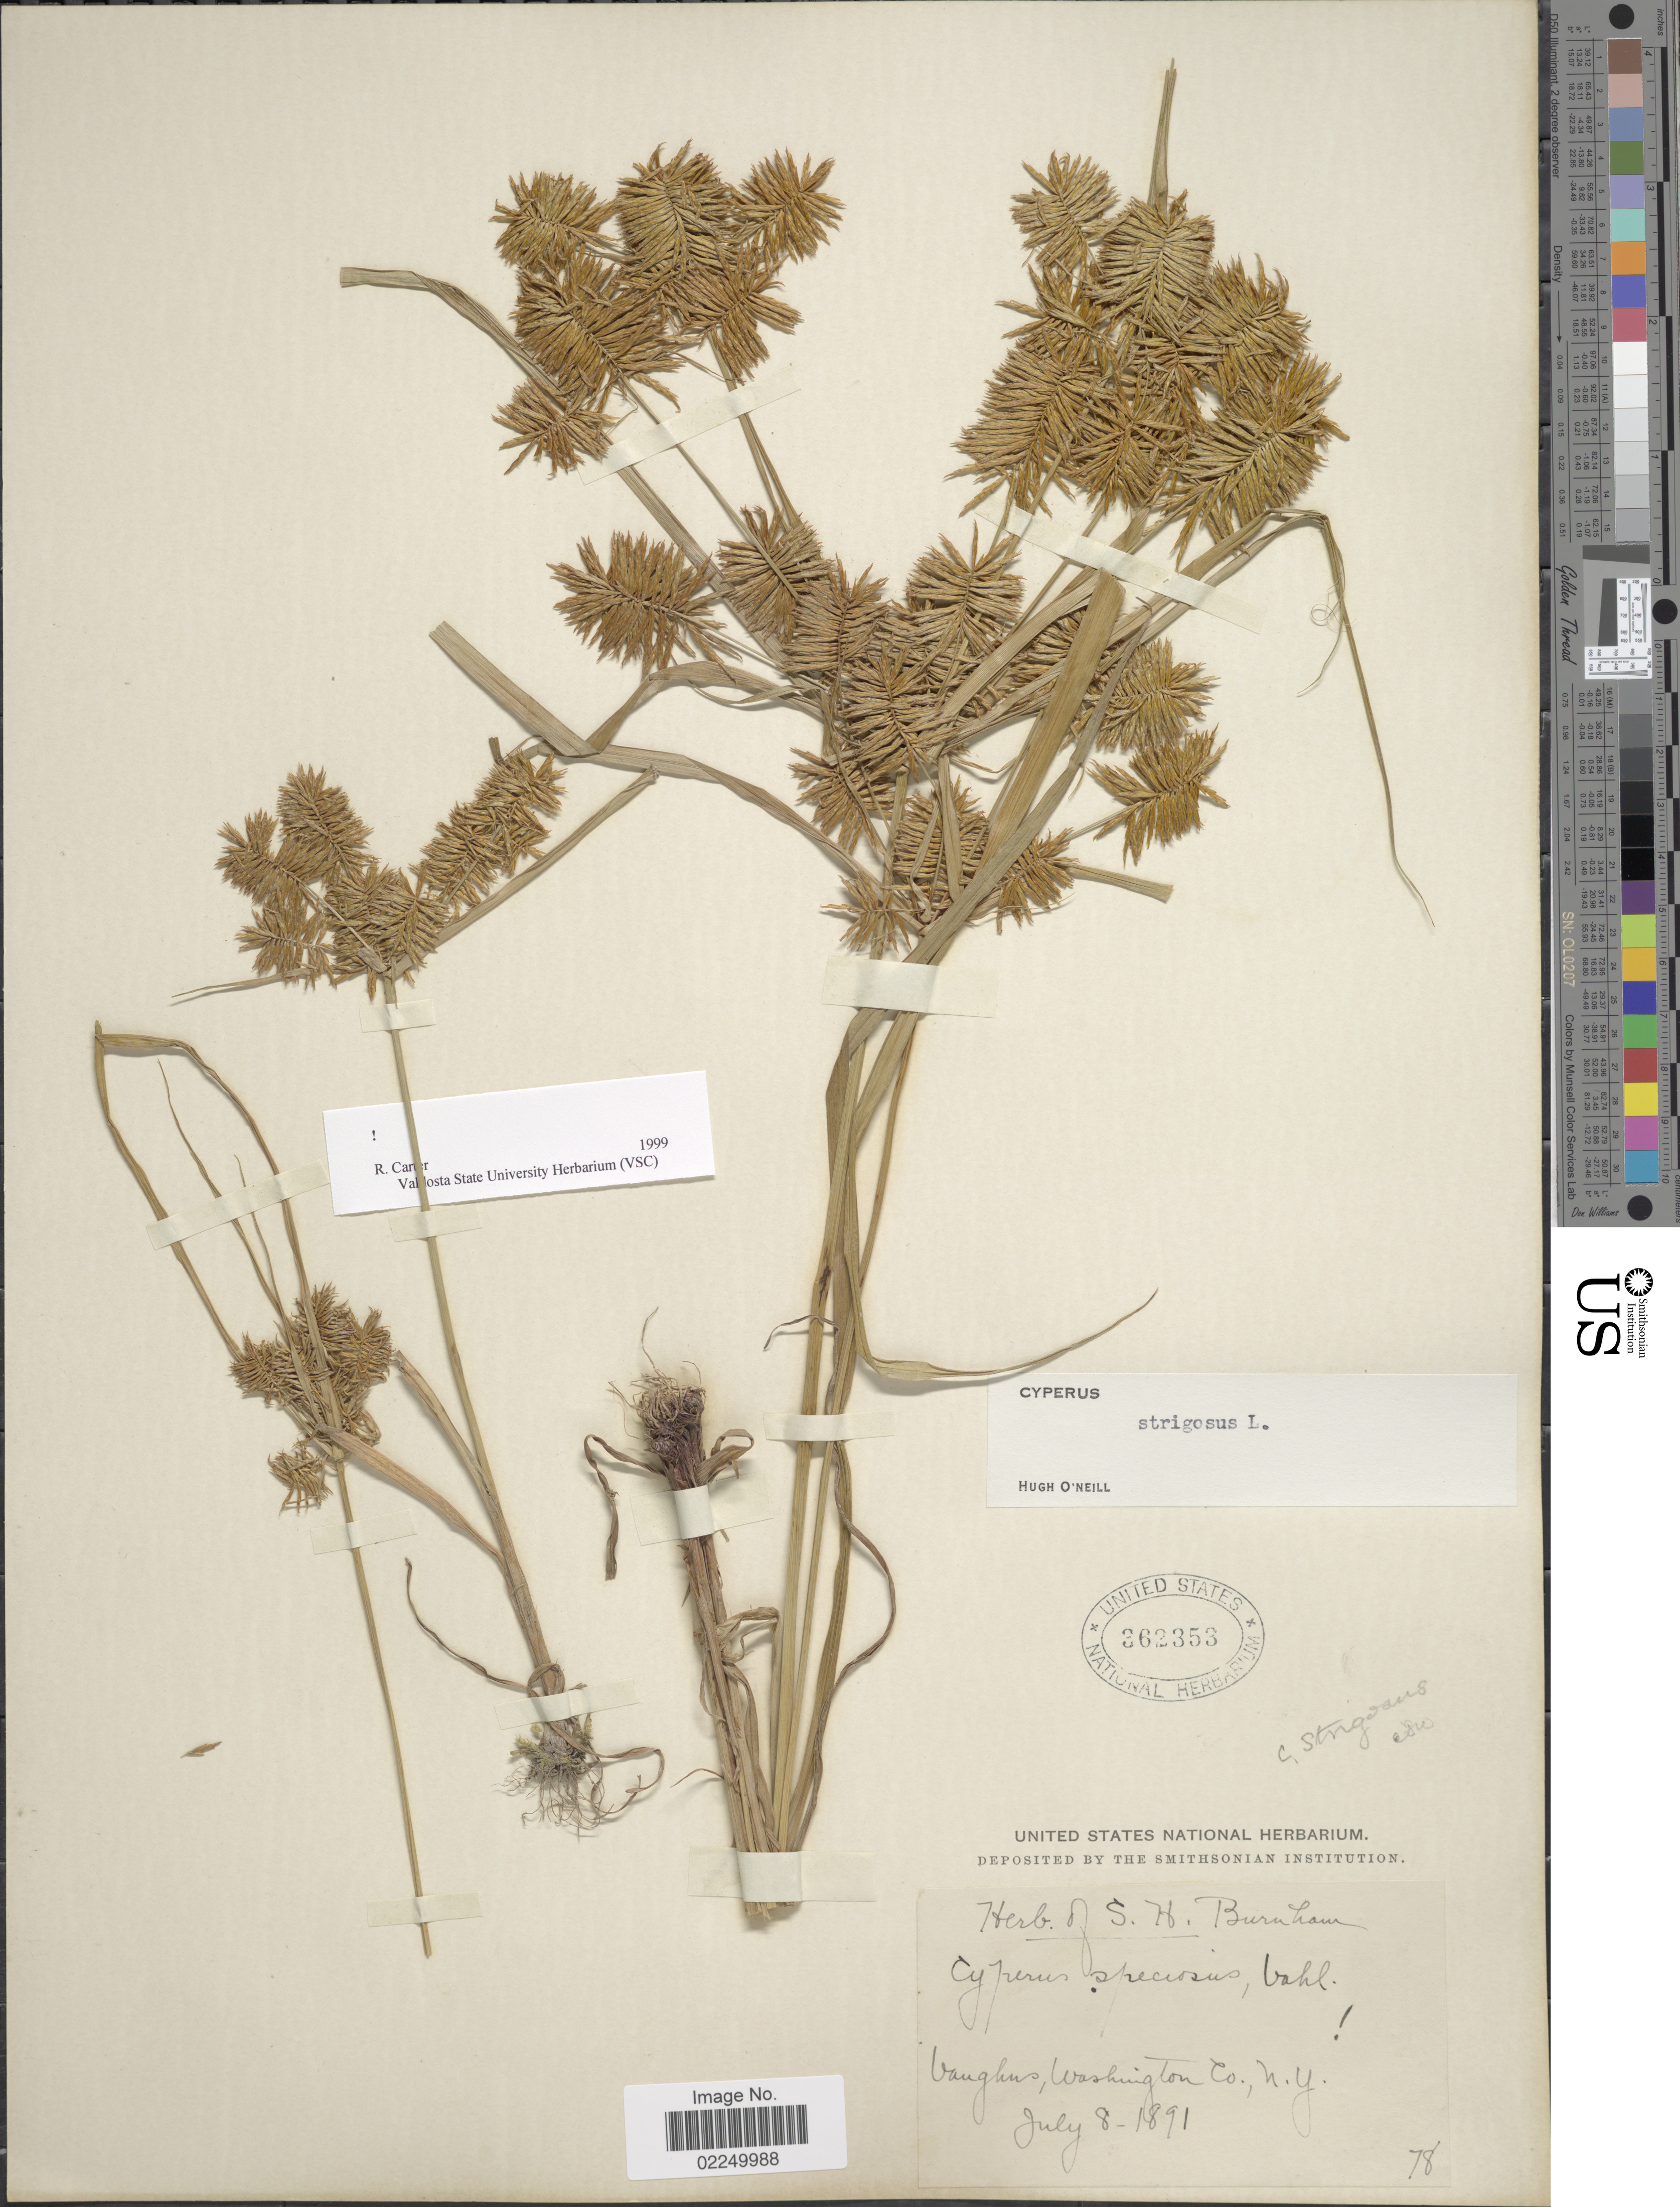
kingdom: Plantae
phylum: Tracheophyta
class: Liliopsida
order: Poales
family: Cyperaceae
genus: Cyperus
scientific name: Cyperus strigosus L.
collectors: ex herb. S.H. Burnham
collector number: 78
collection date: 1891-07-08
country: United States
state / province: New York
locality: Vaughns, Washington Co.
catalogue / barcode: US 362353